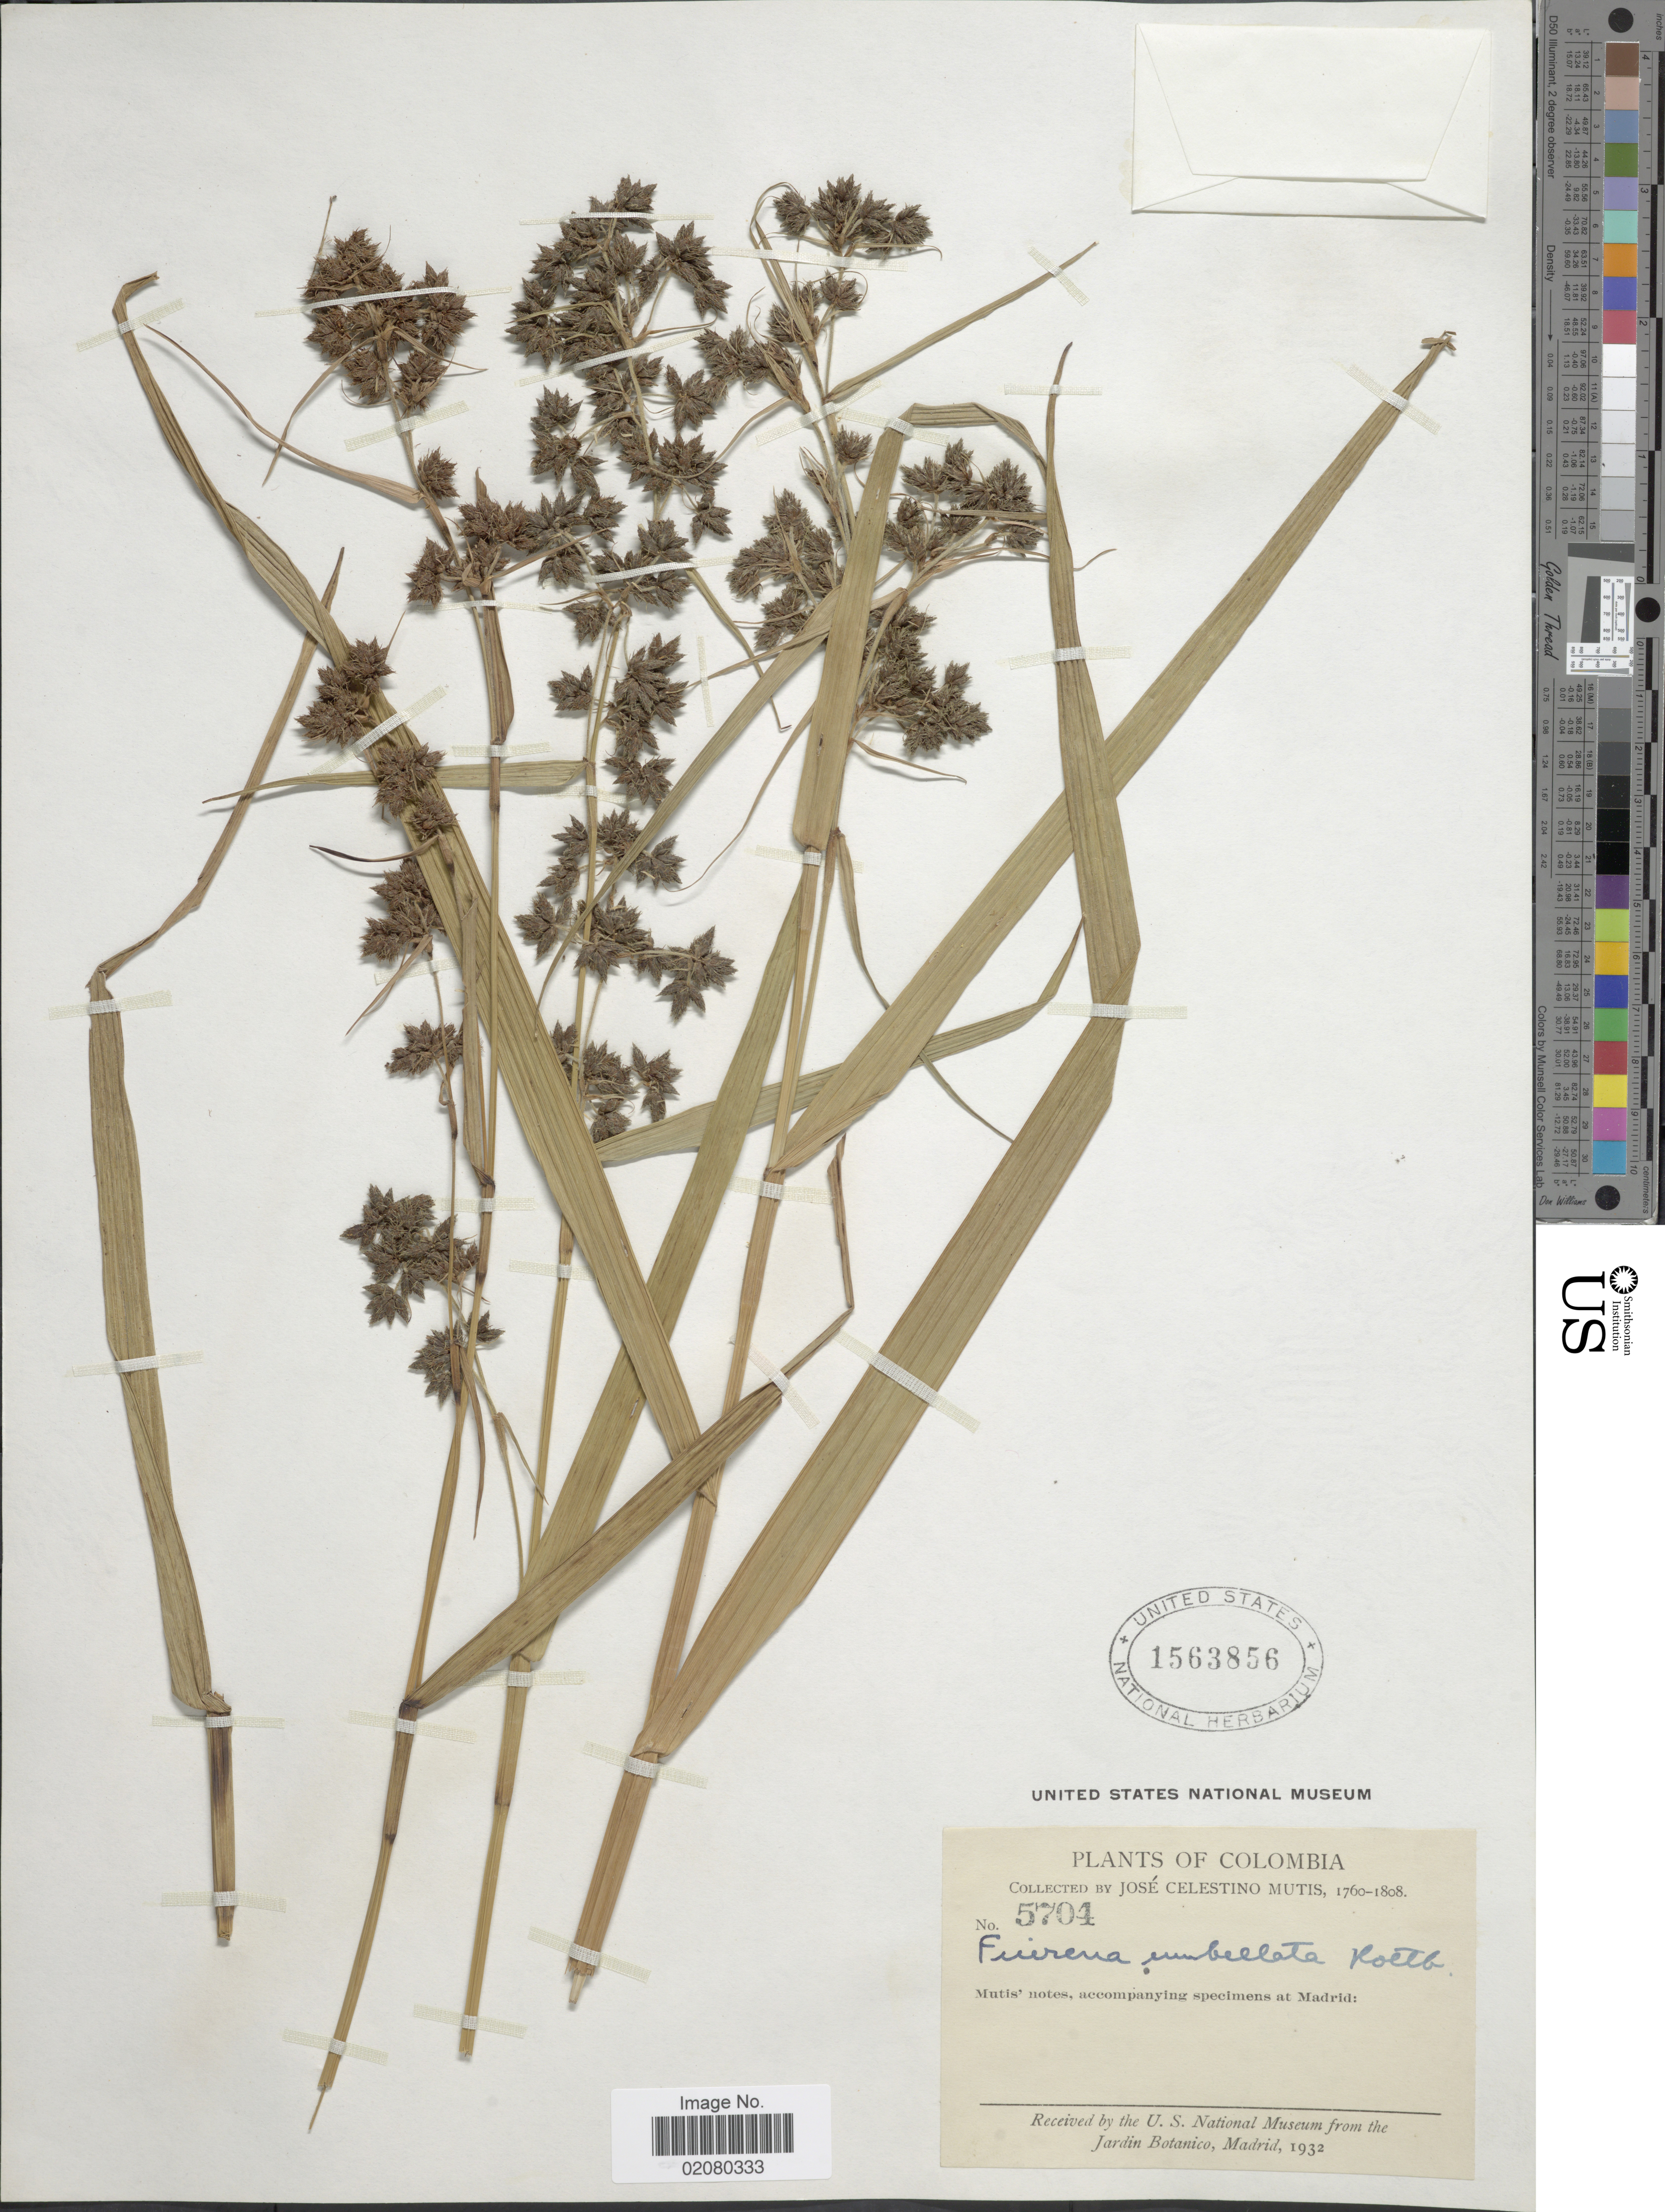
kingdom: Plantae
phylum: Tracheophyta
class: Liliopsida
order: Poales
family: Cyperaceae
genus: Fuirena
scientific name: Fuirena umbellata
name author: Rottb.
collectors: J. C. B. Mutis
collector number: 5704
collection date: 1760/1808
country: Colombia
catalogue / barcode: US 1563856